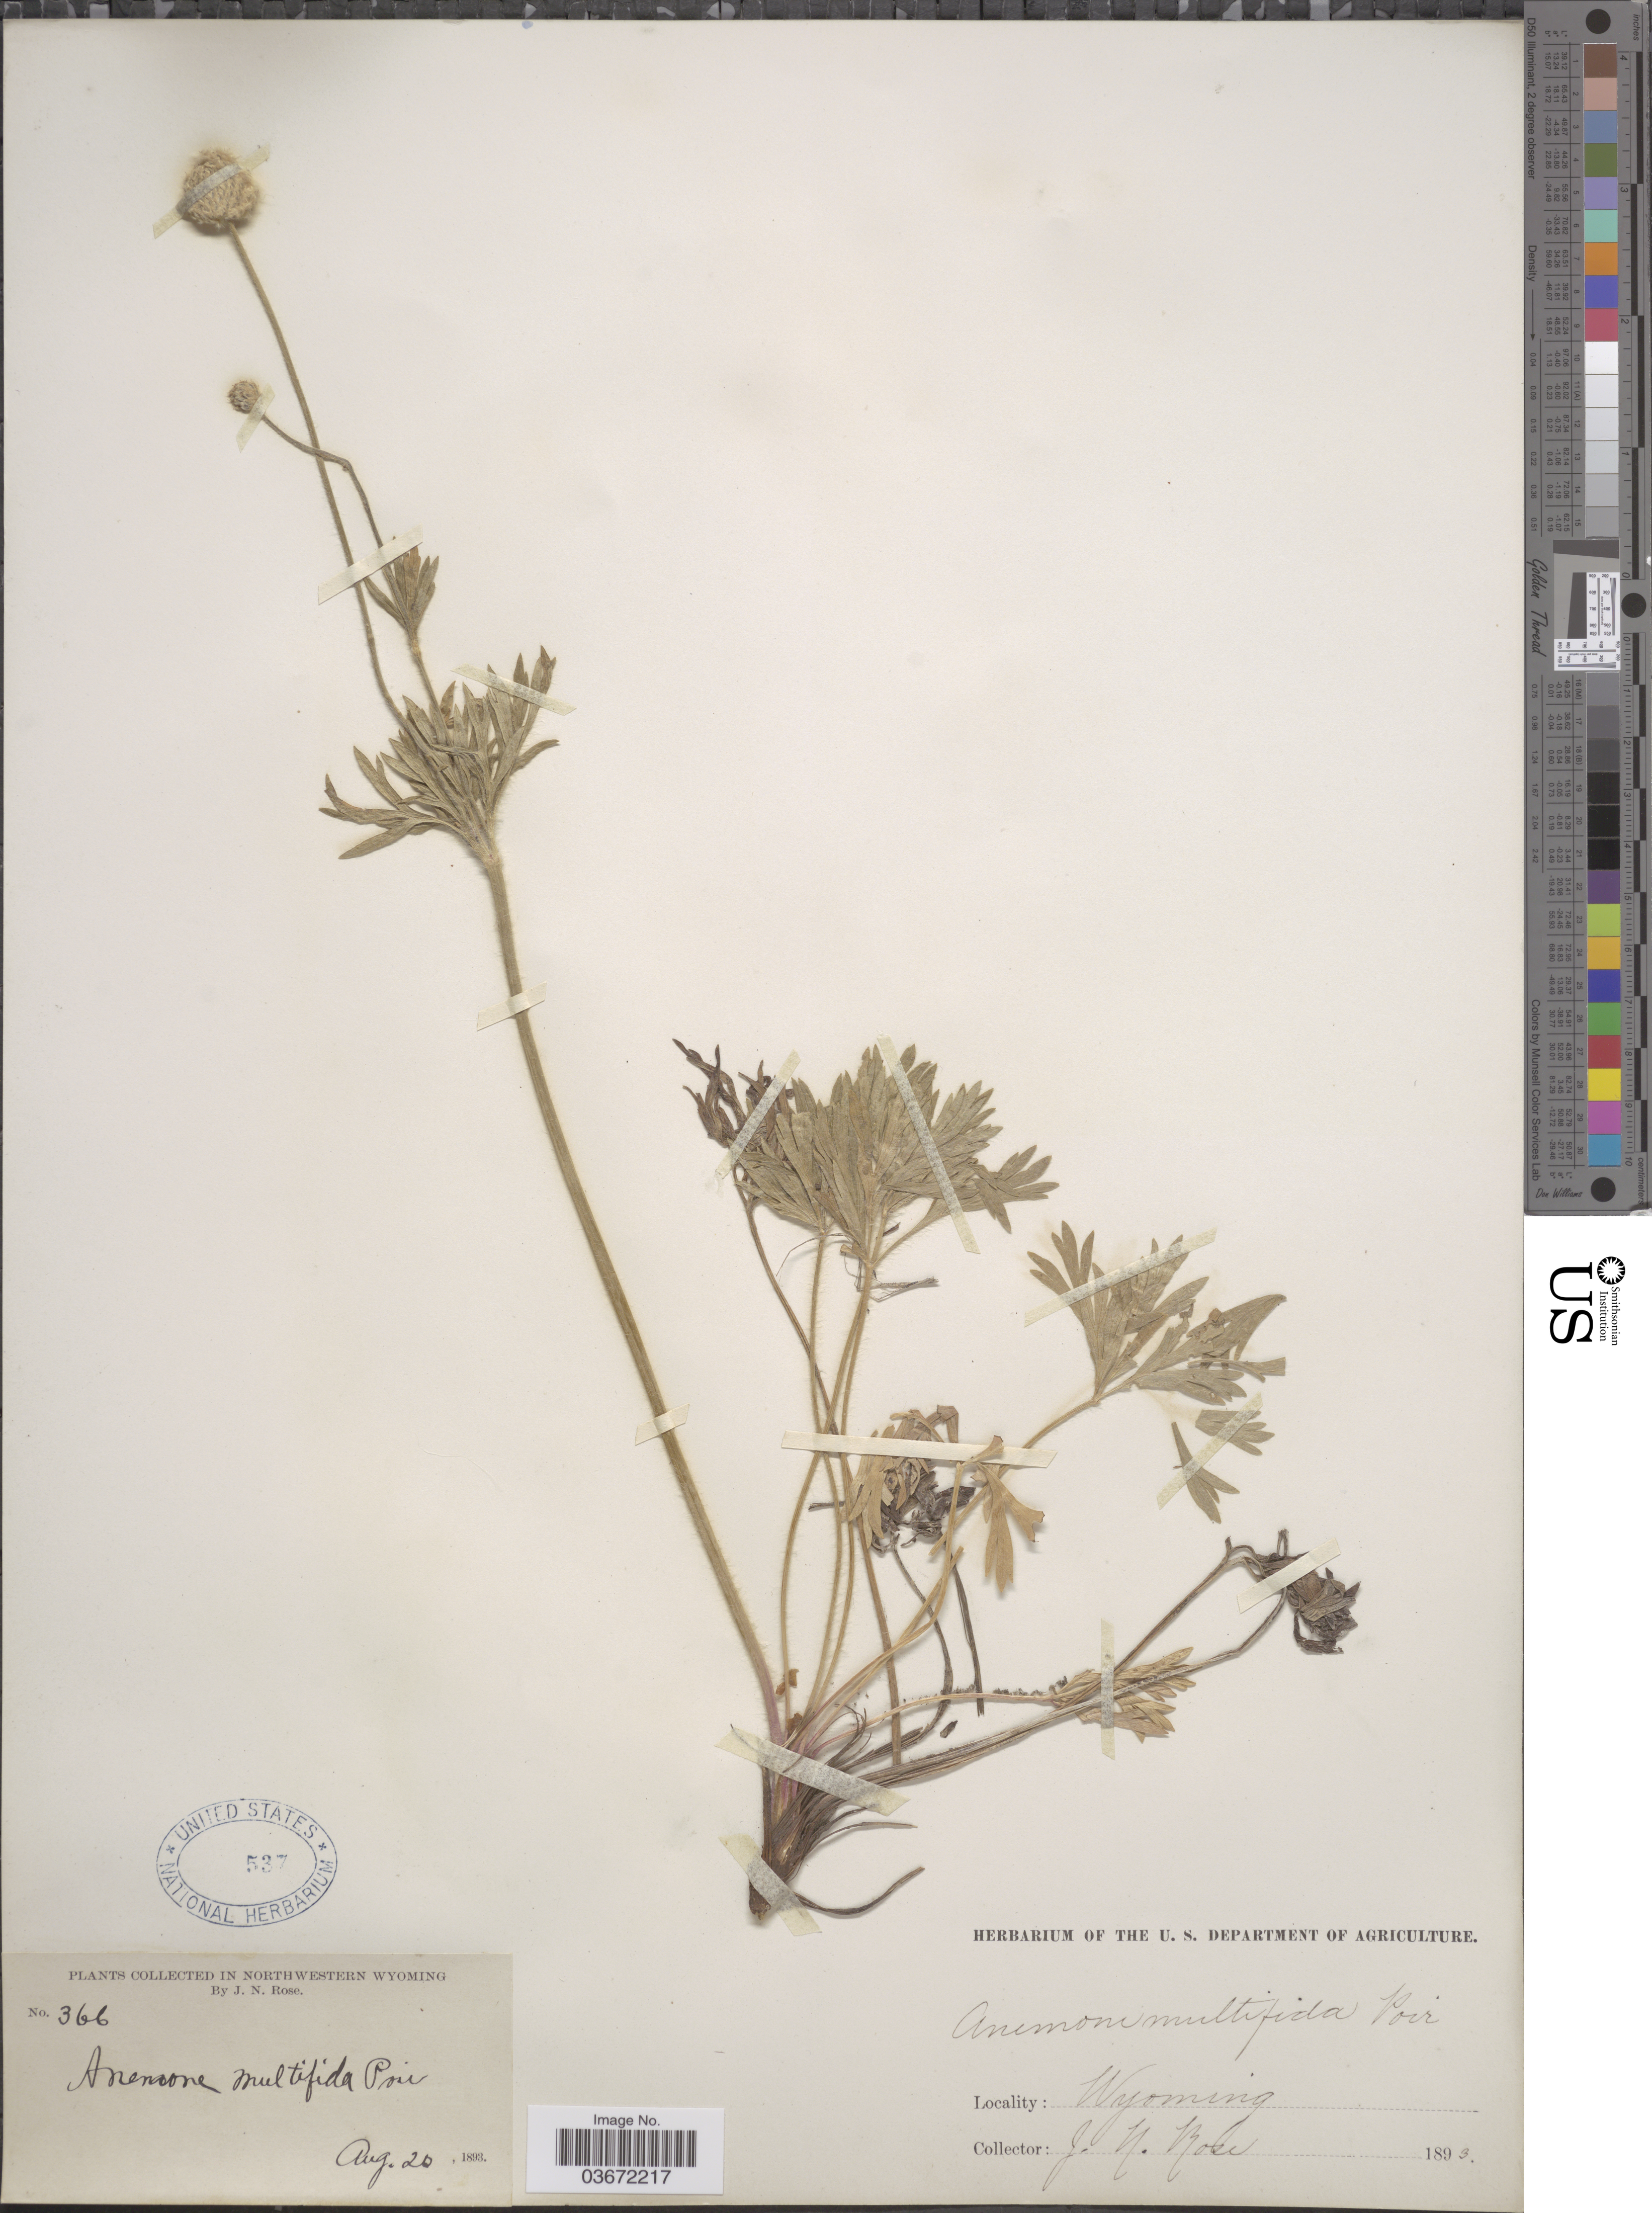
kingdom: Plantae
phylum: Tracheophyta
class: Magnoliopsida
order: Ranunculales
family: Ranunculaceae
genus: Anemone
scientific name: Anemone globosa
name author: (Torr. & A. Gray) Nutt. ex A. Heller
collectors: J. N. Rose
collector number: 366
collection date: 1893-08-20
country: United States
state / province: Wyoming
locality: In Northwestern Wyoming.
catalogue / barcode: US 537